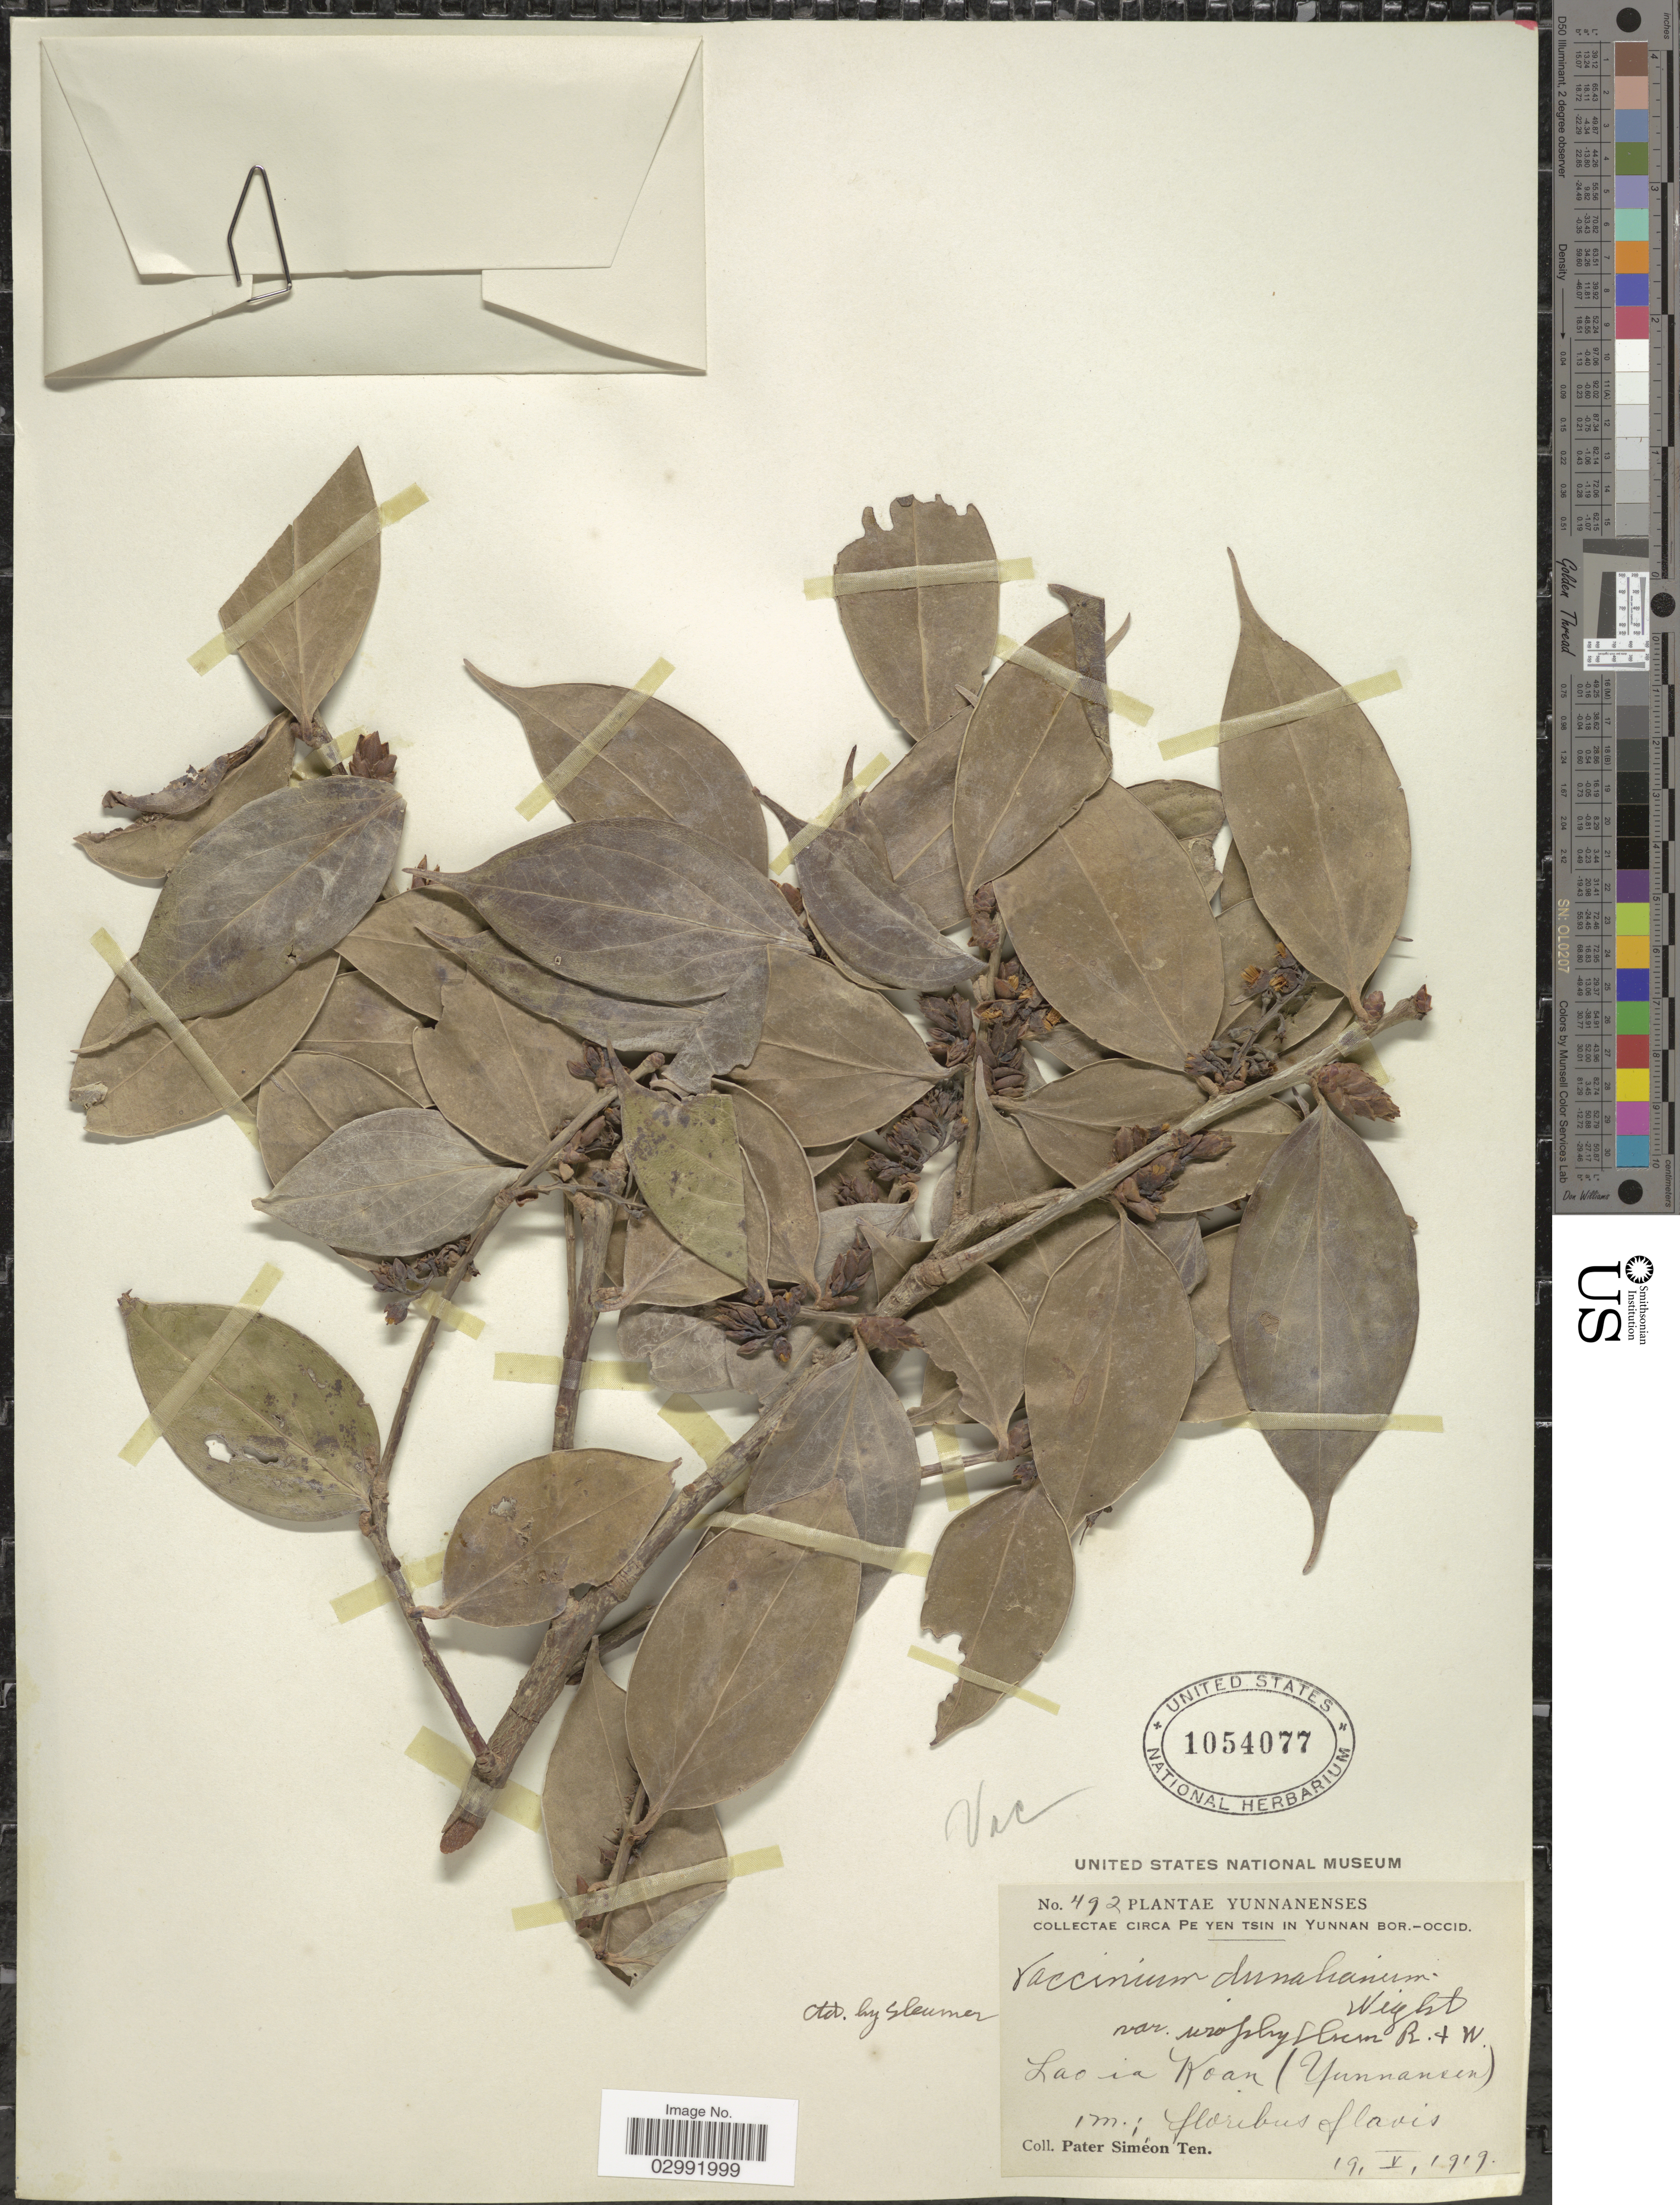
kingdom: Plantae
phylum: Tracheophyta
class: Magnoliopsida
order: Ericales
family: Ericaceae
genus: Vaccinium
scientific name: Vaccinium dunalianum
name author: Wight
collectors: P. S. Ten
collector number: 492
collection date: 1919-05-19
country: China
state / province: Yunnan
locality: Circa Pe Yen Tsin in Yunnan Bor.-Occid. Lao ia Koan (Yunnansen).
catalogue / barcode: US 1054077